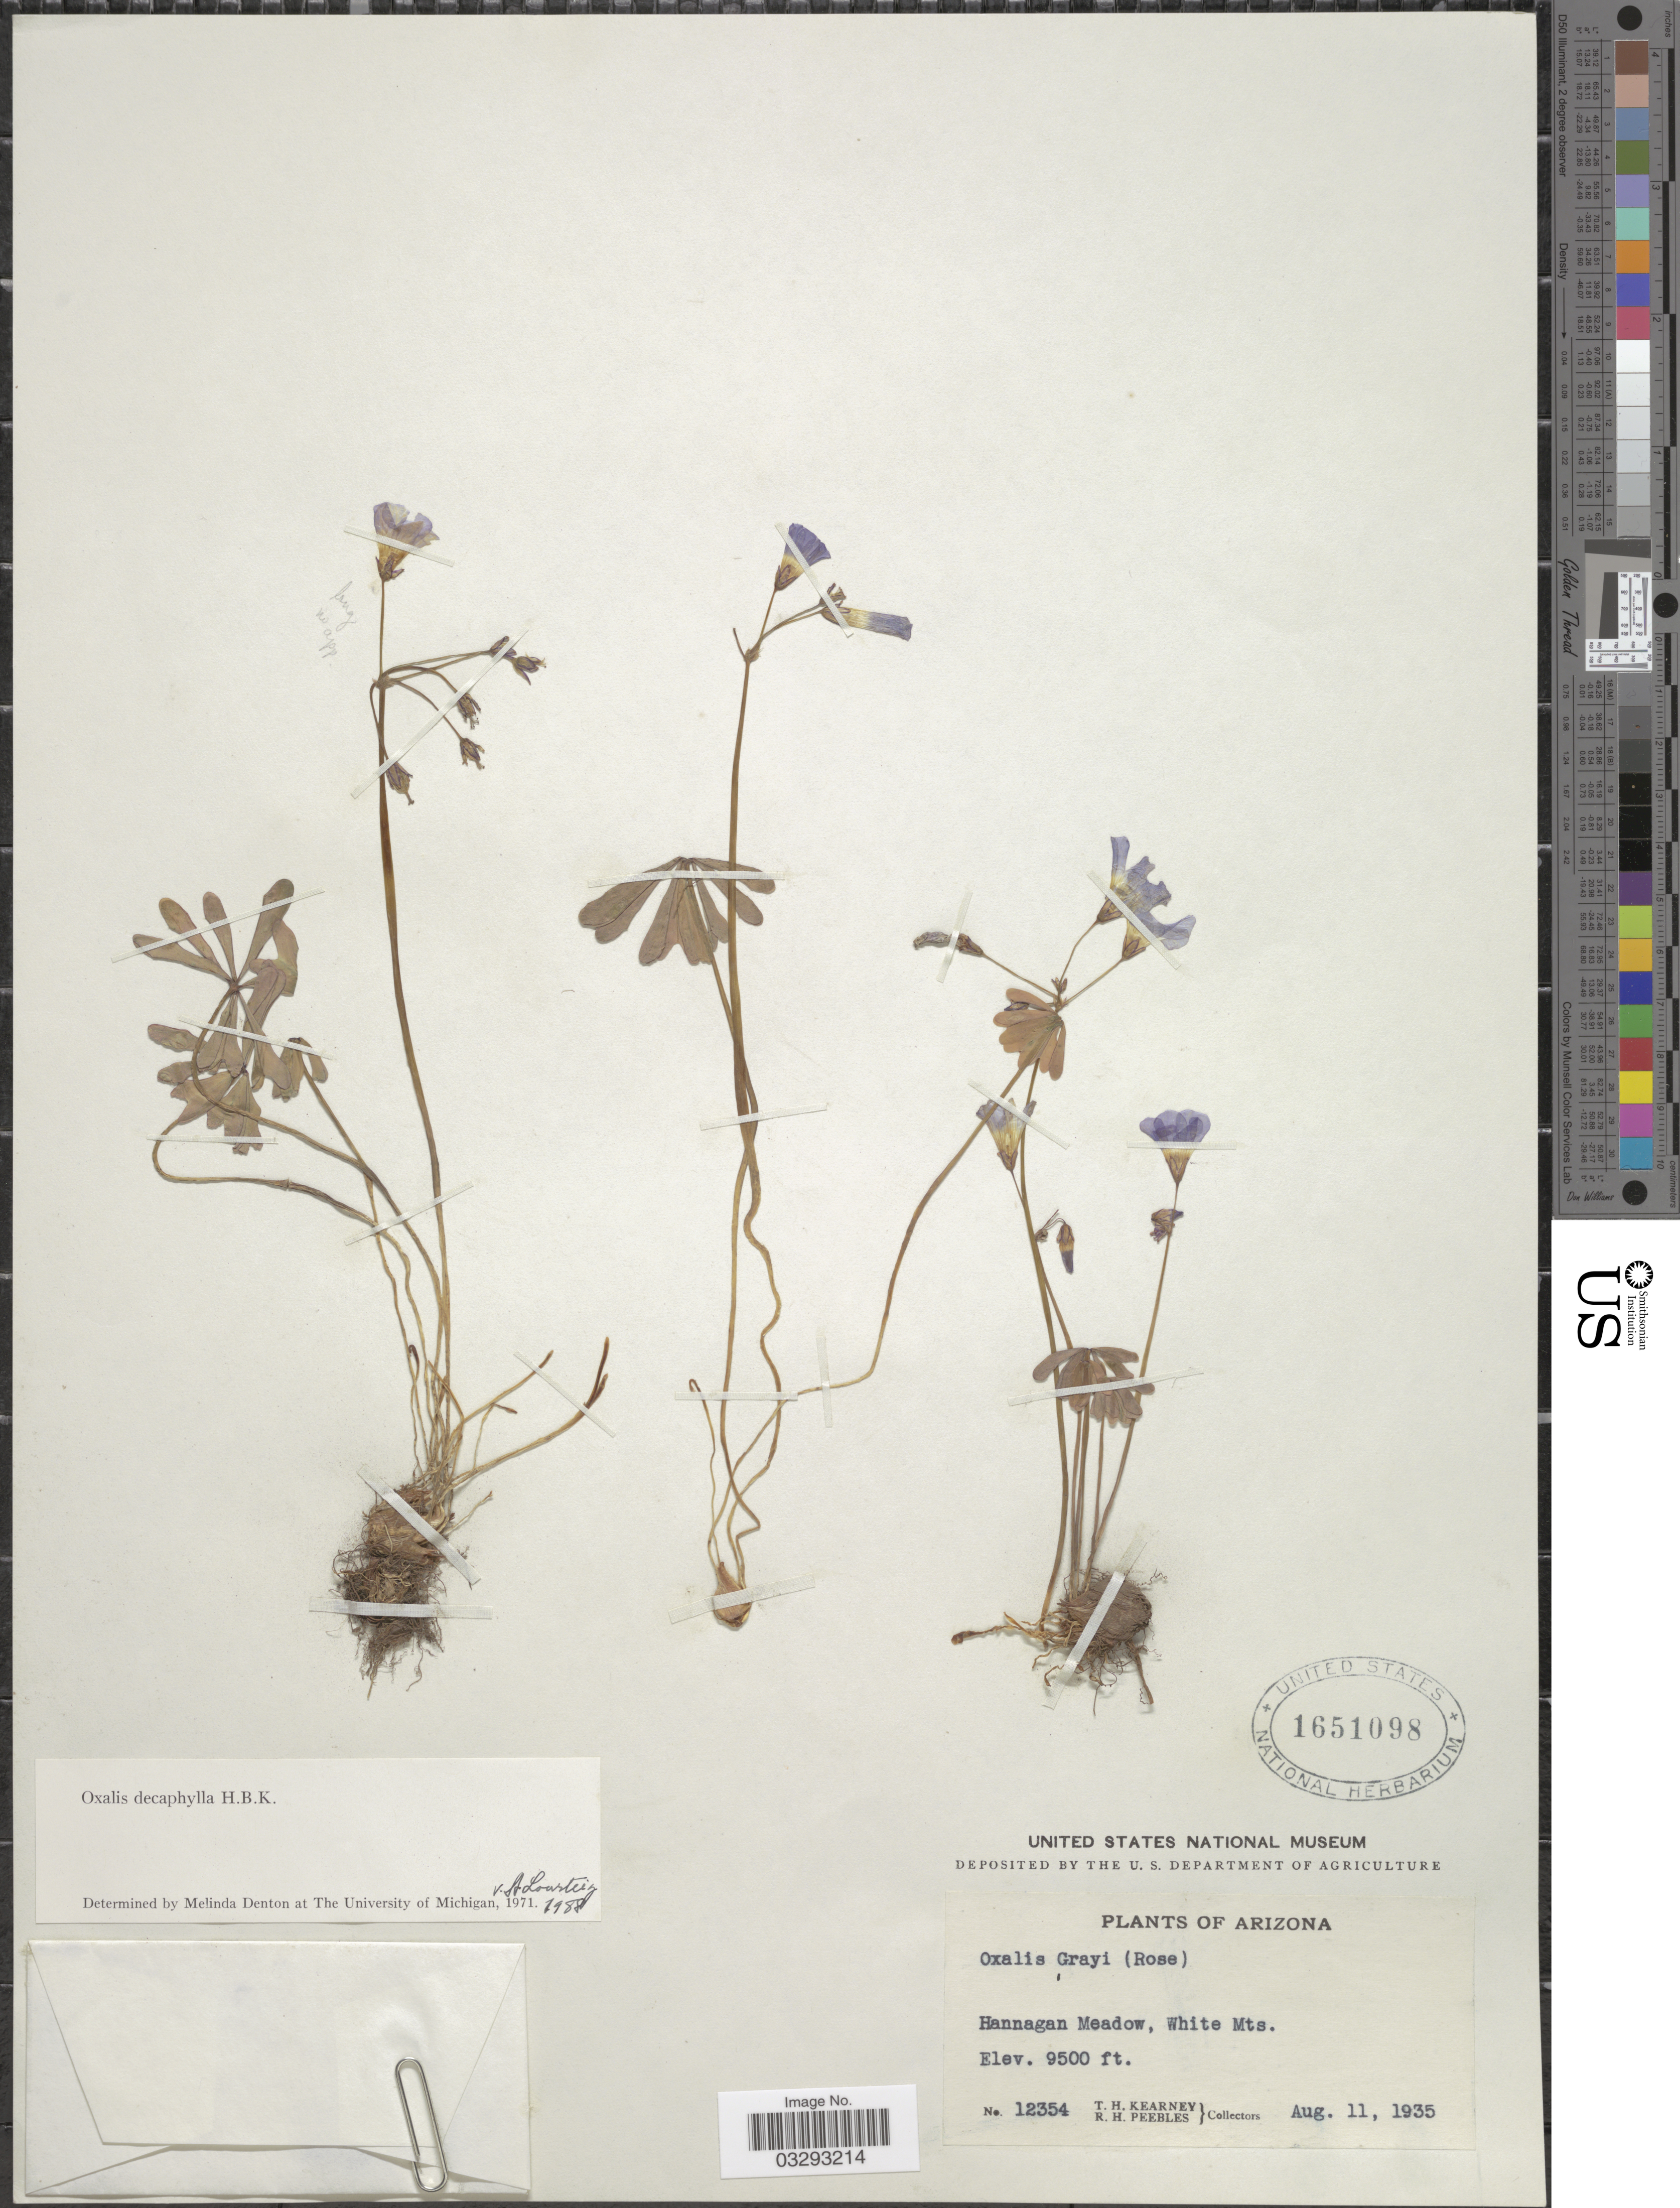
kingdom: Plantae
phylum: Tracheophyta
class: Magnoliopsida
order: Oxalidales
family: Oxalidaceae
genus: Oxalis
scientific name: Oxalis decaphylla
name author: Kunth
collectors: T. H. Kearney & R. H. Peebles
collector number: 12354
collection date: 1935-08-11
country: United States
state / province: Arizona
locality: Hannagan Meadow, White Mts.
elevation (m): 2896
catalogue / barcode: US 1651098